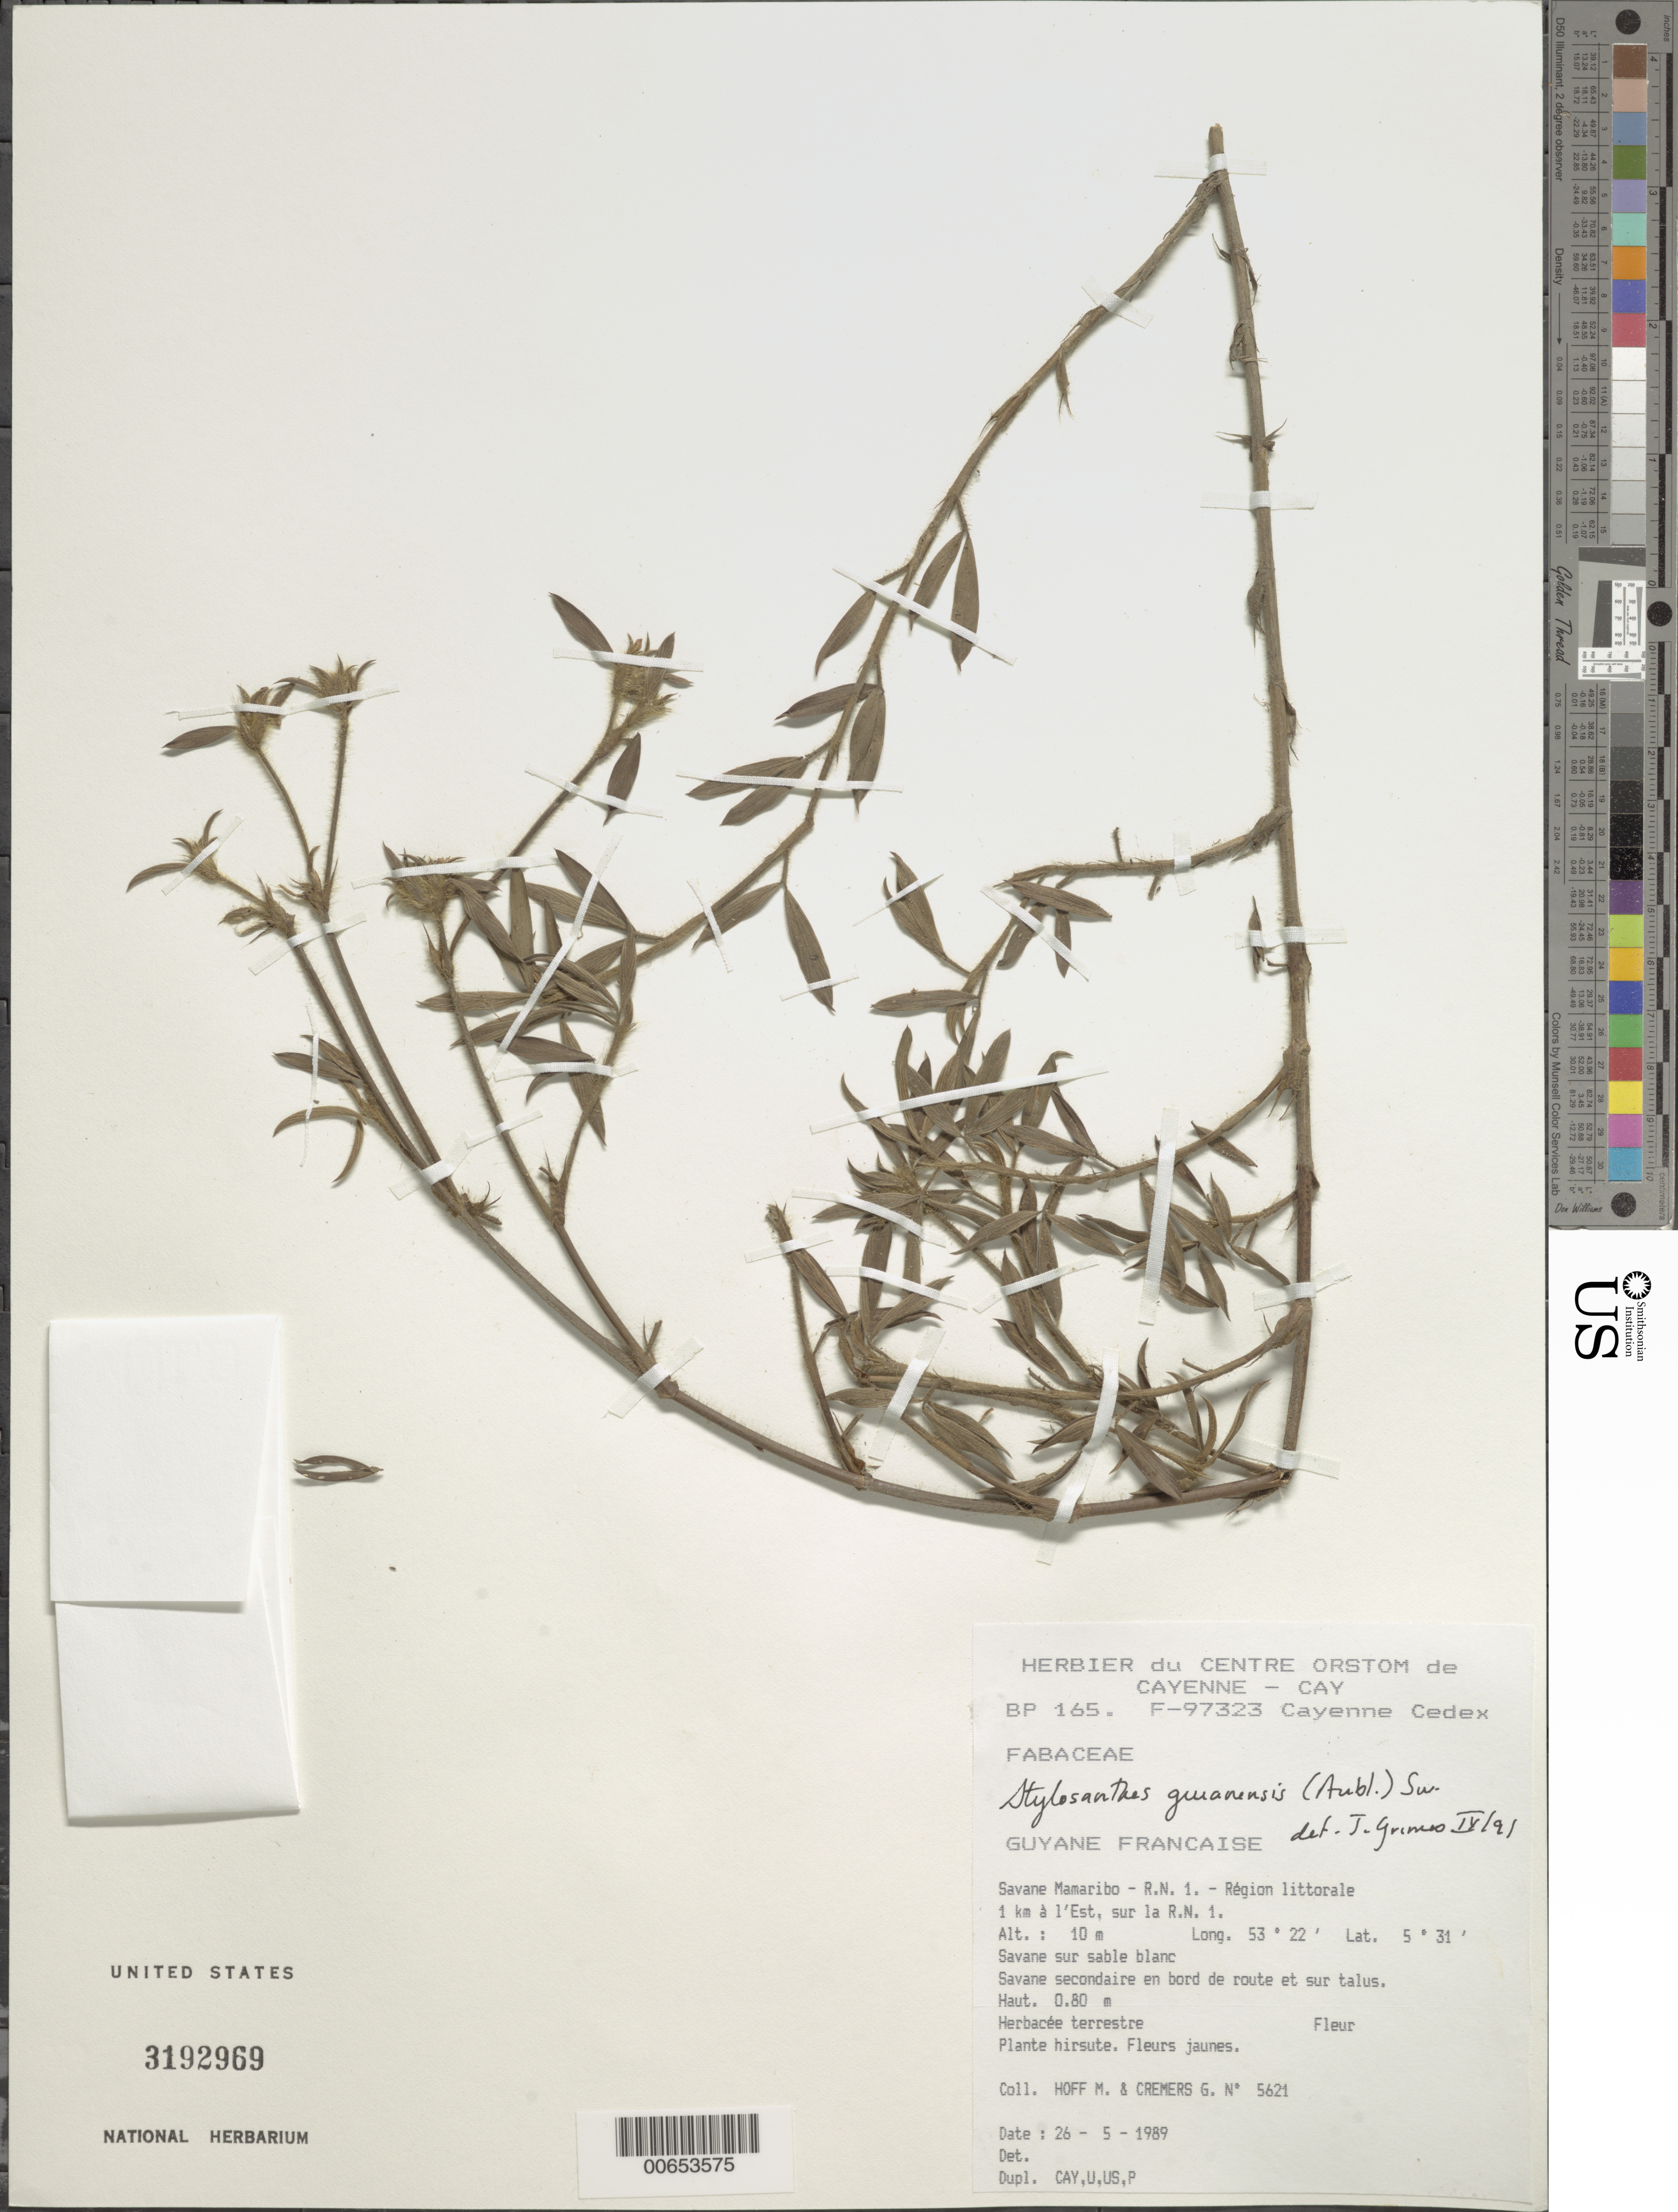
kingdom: Plantae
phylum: Tracheophyta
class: Magnoliopsida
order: Fabales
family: Fabaceae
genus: Stylosanthes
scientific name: Stylosanthes guianensis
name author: (Aubl.) Sw.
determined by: Grimes, J.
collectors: M. Hoff & G. Cremers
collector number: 5621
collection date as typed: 26-May-89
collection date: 1989-05-26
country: French Guiana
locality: Savane Mamaribo, R.N. 1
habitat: Savanna on white sand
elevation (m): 10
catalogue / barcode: US 3192969